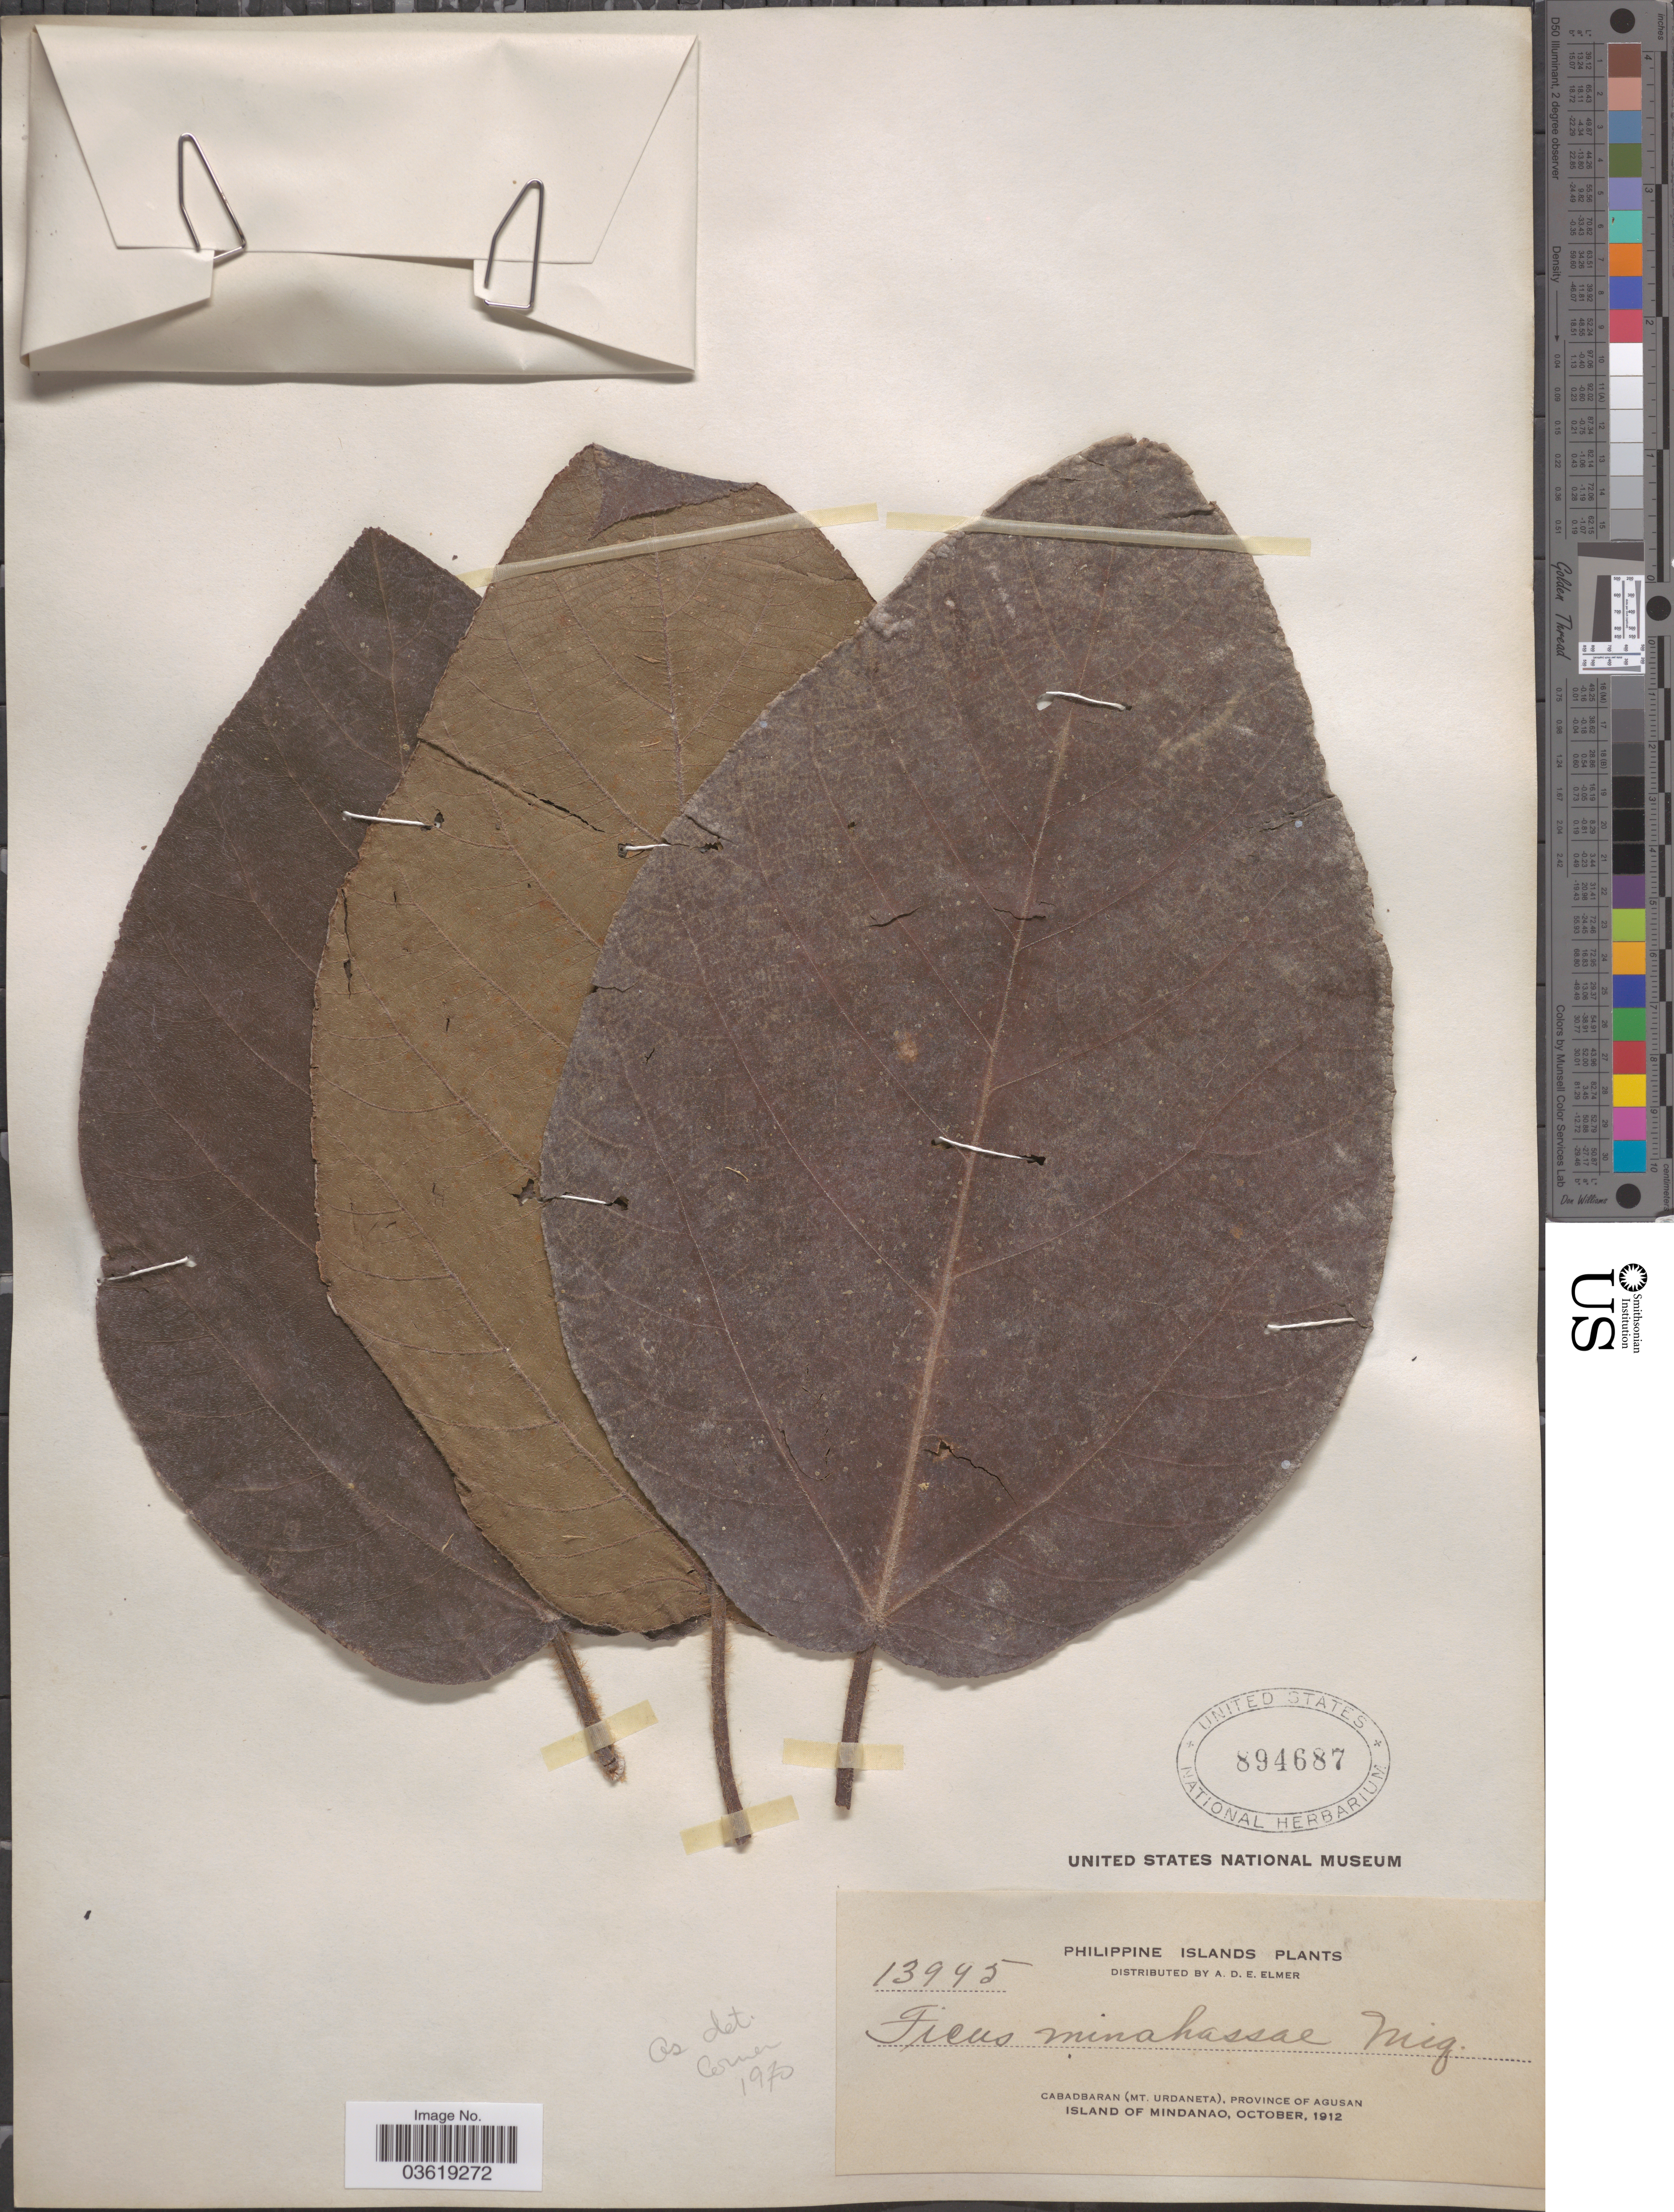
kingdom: Plantae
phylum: Tracheophyta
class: Magnoliopsida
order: Rosales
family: Moraceae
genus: Ficus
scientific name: Ficus minahassae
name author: Miq.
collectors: A. D. E. Elmer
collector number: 13945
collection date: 1912-10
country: Philippines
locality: Philippine Islands. Cabadbaran (Mt. Urdaneta), Province of Agusan, Island of Mindanao.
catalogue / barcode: US 894687